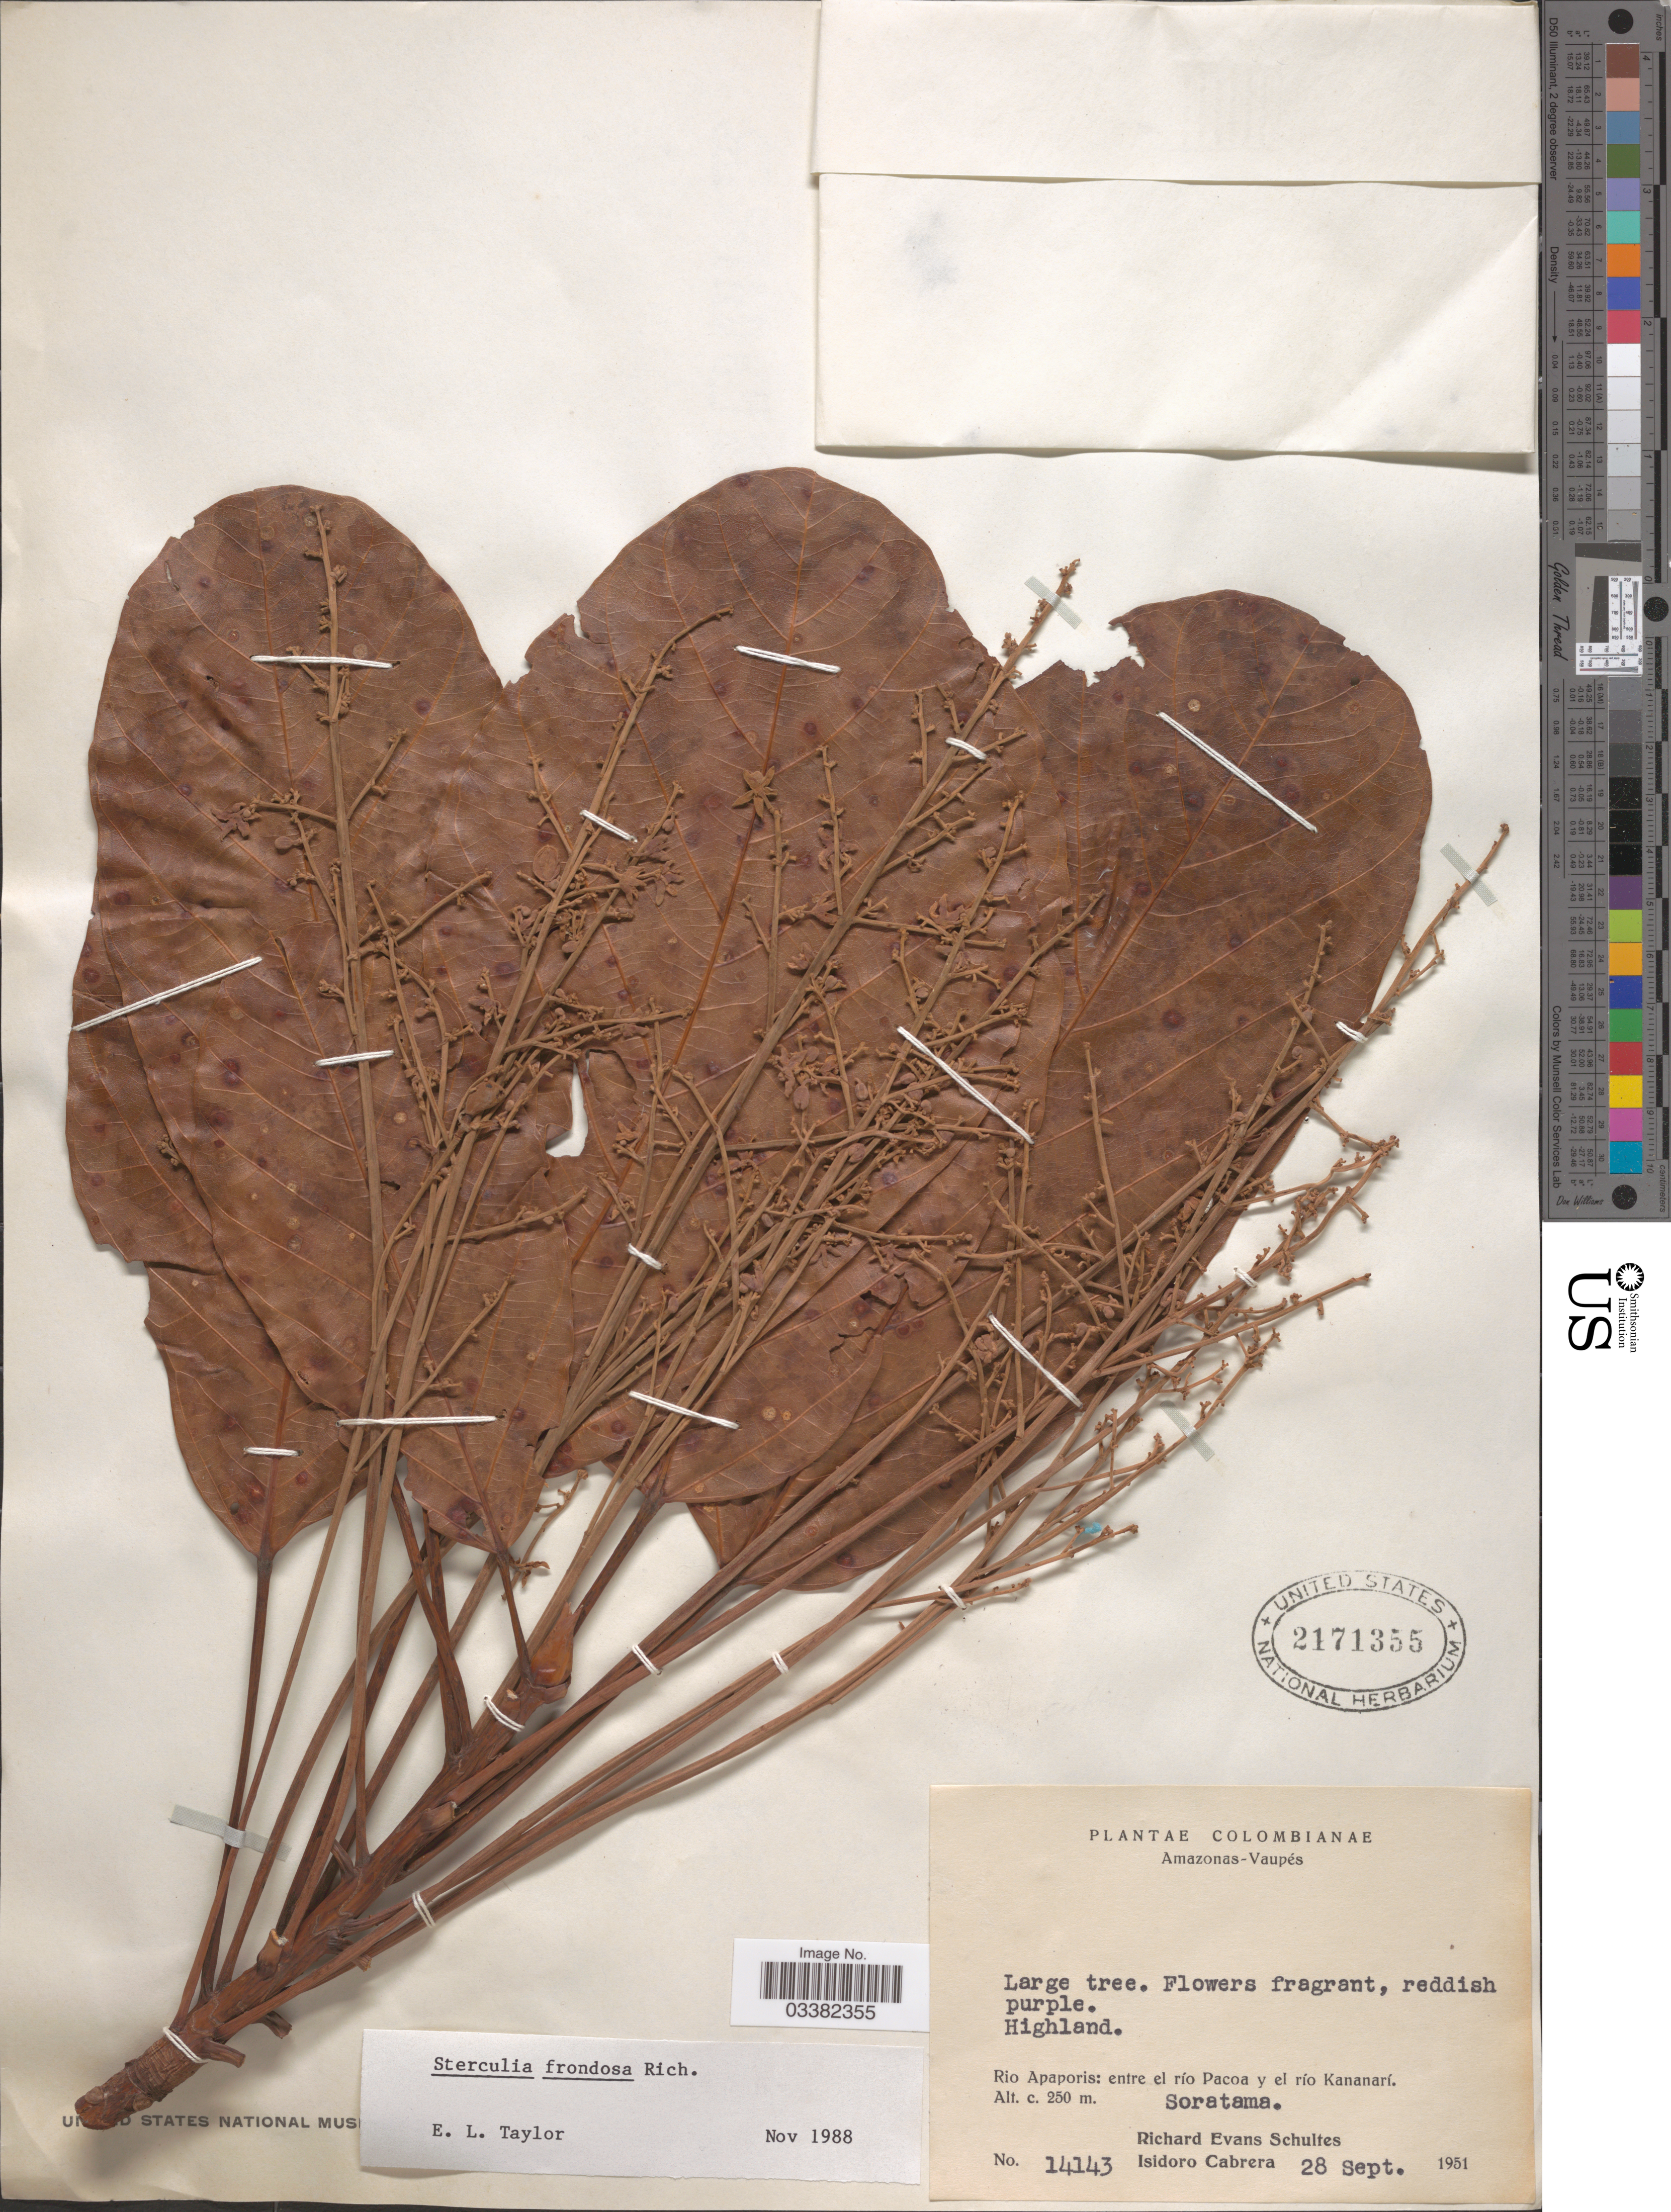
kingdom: Plantae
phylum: Tracheophyta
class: Magnoliopsida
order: Malvales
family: Malvaceae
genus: Sterculia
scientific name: Sterculia frondosa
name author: Rich.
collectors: R. E. Schultes & I. Cabrera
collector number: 14143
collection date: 1951-09-28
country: Colombia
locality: Amazonas - Vaupés. Highland. Rio Apaporis: entre el río Pacoa y el río Kananarí. Soratama.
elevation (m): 250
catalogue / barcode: US 2171355